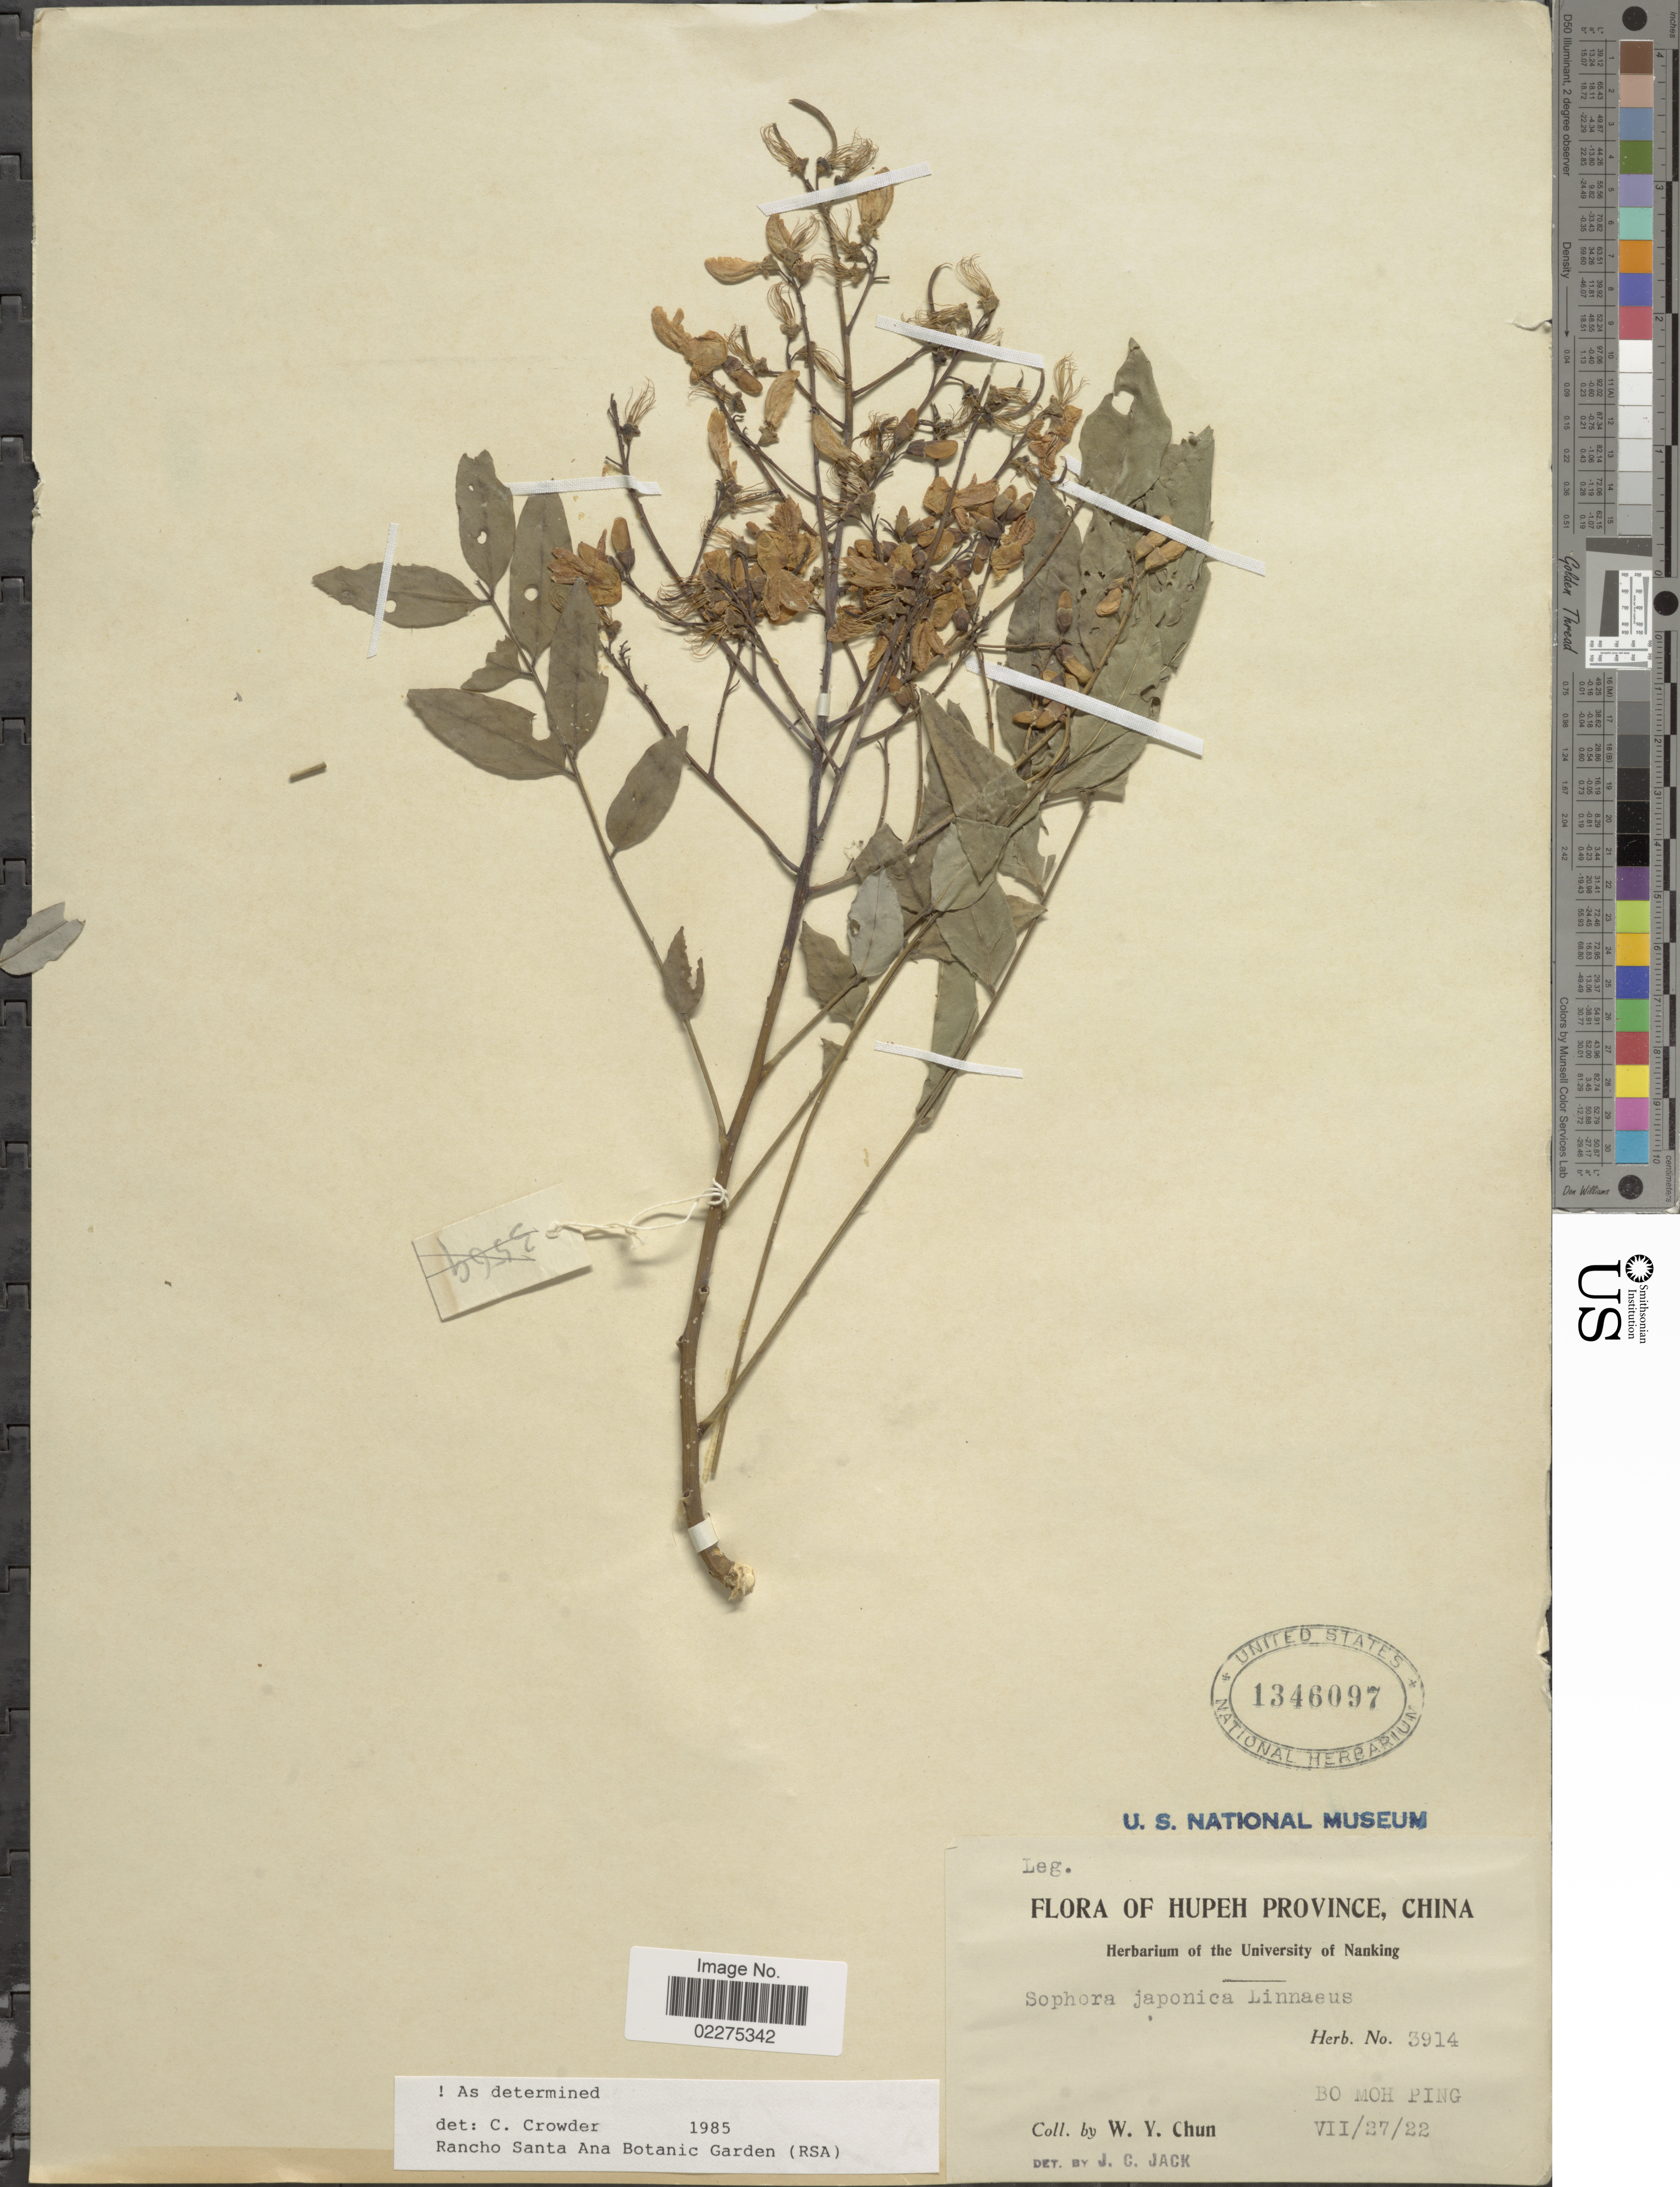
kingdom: Plantae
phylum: Tracheophyta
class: Magnoliopsida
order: Fabales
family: Fabaceae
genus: Sophora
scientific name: Sophora japonica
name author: L.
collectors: W. Y. Chun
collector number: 3914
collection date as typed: Transcribed d/m/y: 27/7/22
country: China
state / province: Hubei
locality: Hupeh Province. Bo Moh Ping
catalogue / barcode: US 1346097